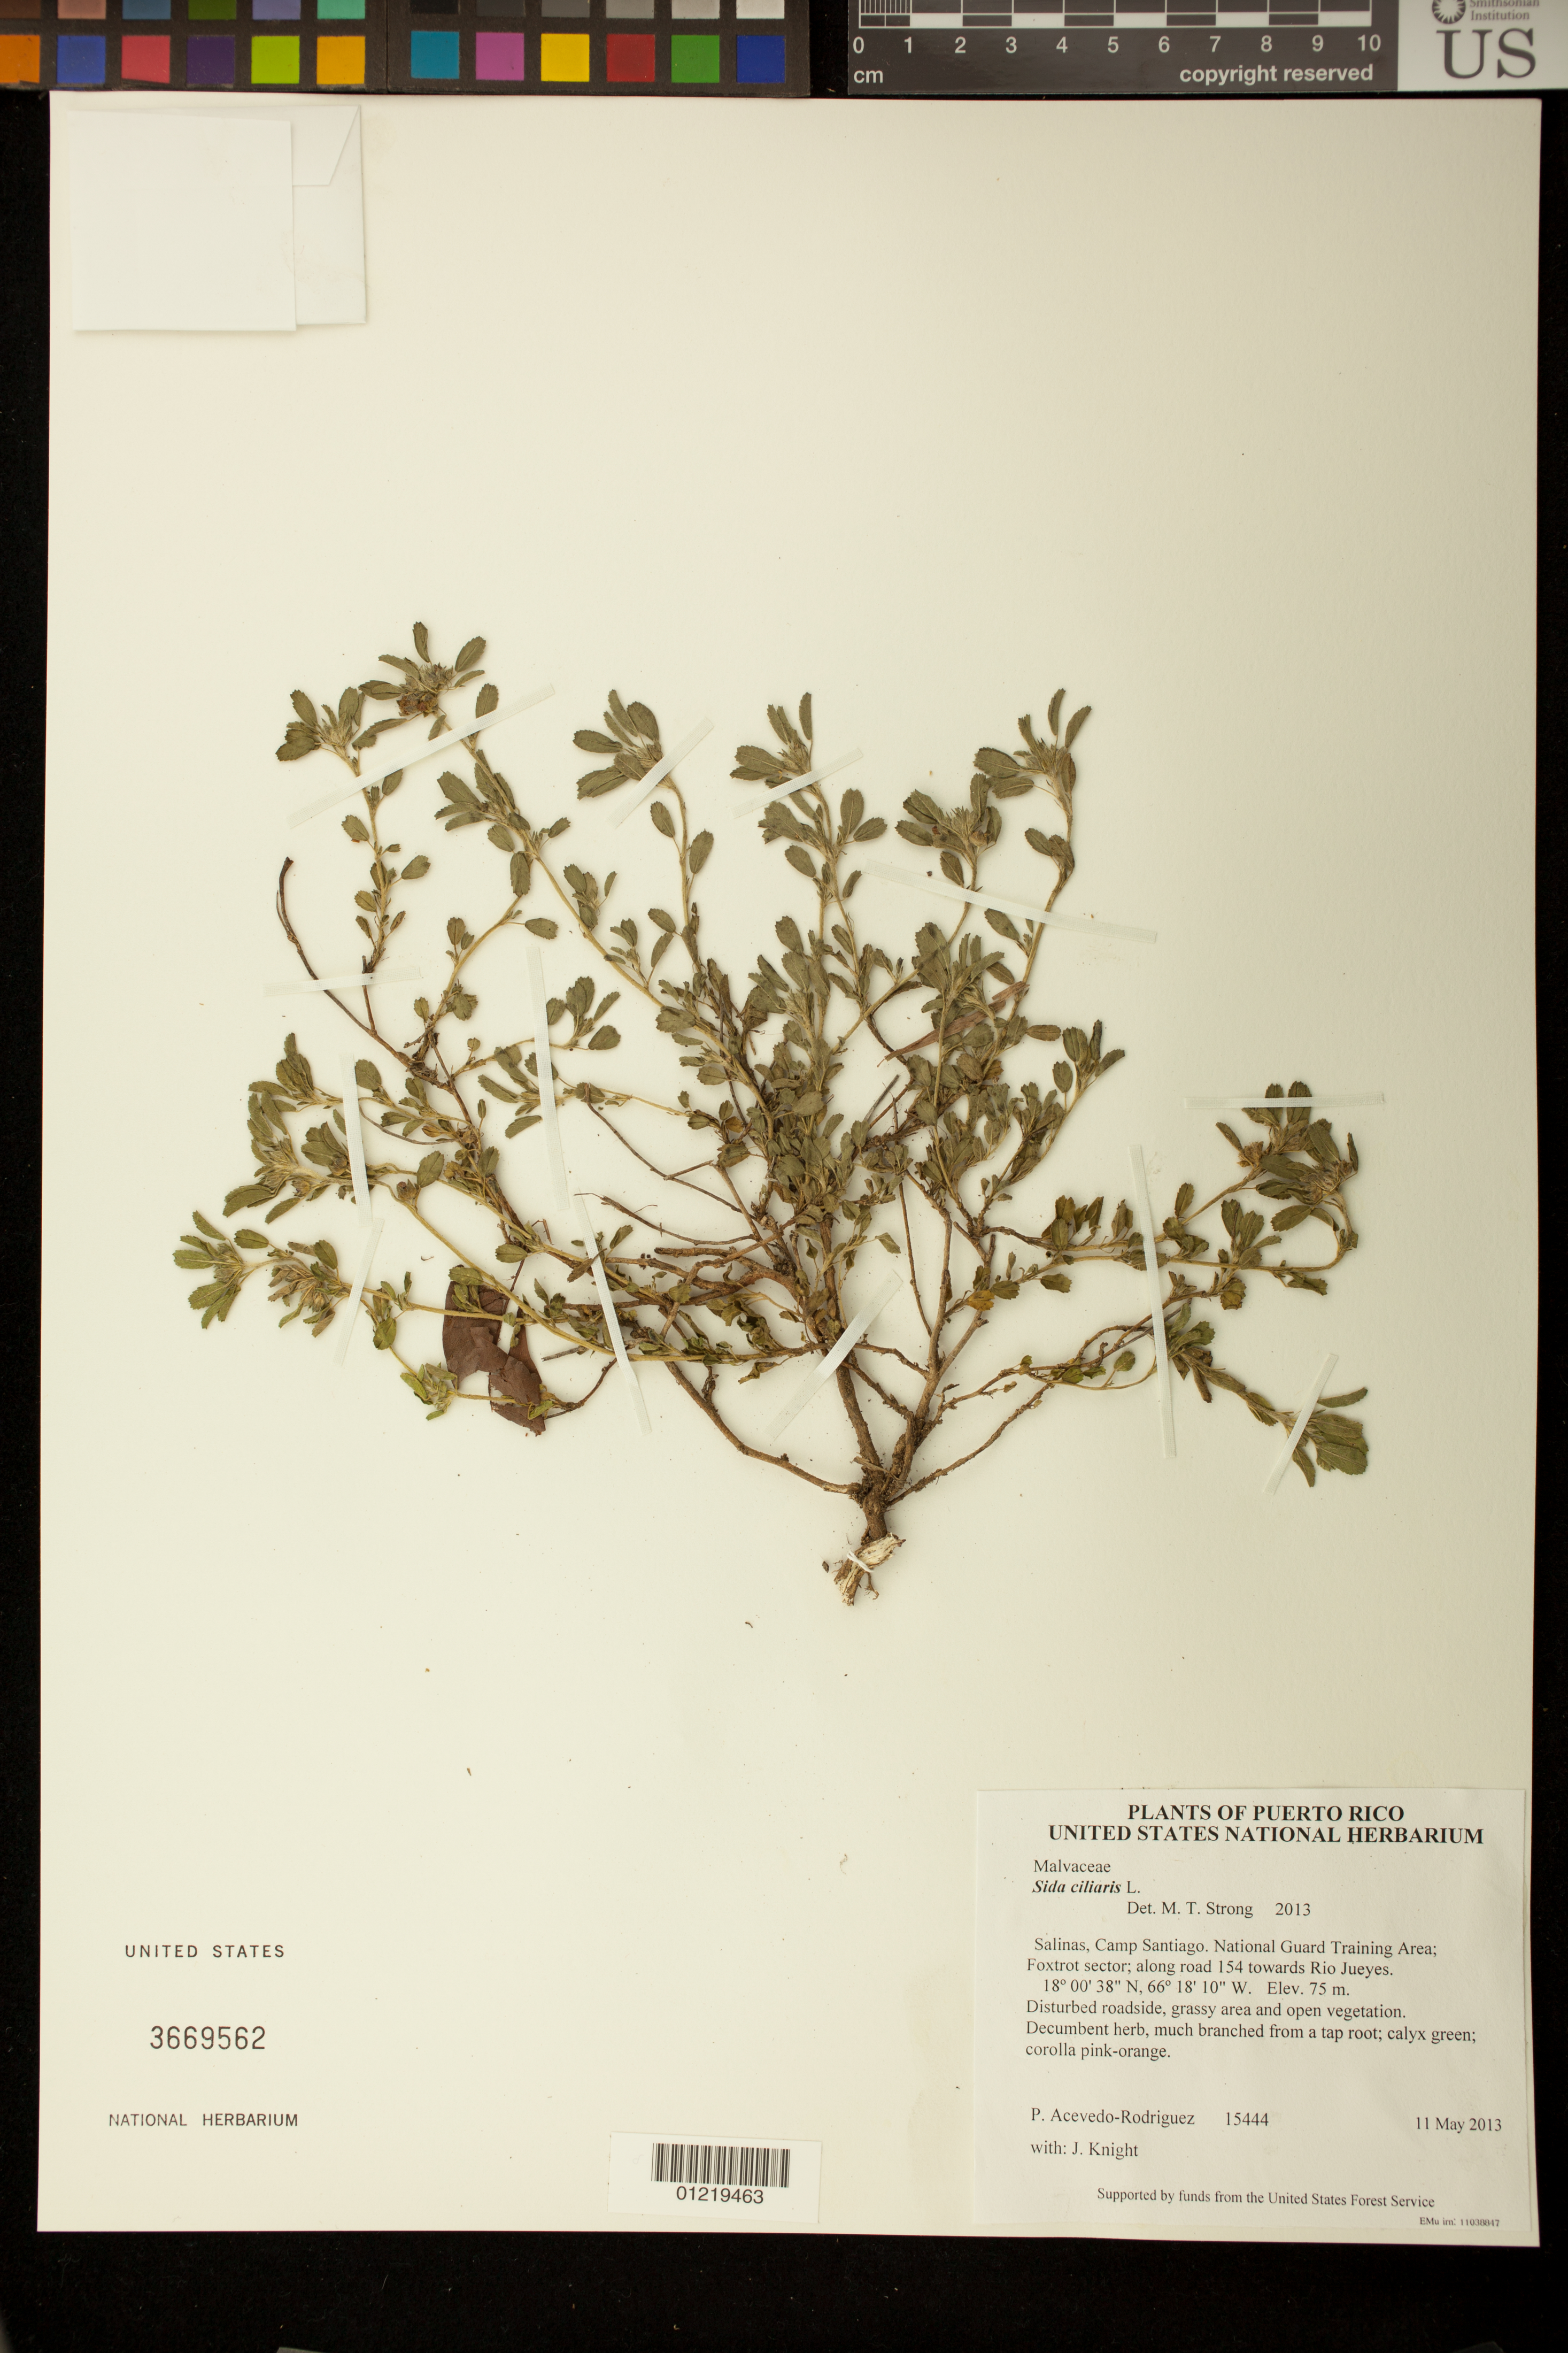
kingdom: Plantae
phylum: Tracheophyta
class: Magnoliopsida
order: Malvales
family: Malvaceae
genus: Sida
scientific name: Sida ciliaris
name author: L.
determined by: Strong, M. T., (US), Smithsonian Institution - National Museum of Natural History (UNITED STATES)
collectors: P. Acevedo-Rodr. & J. Knight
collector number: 15444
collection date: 2013-05-11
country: Puerto Rico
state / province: Salinas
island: Puerto Rico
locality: Camp Santiago. National Guard Training Area; Foxtrot sector; along road 154 towards Rio Jueyes.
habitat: Disturbed roadside, grassy area and open vegetation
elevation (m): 75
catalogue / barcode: US 3669562